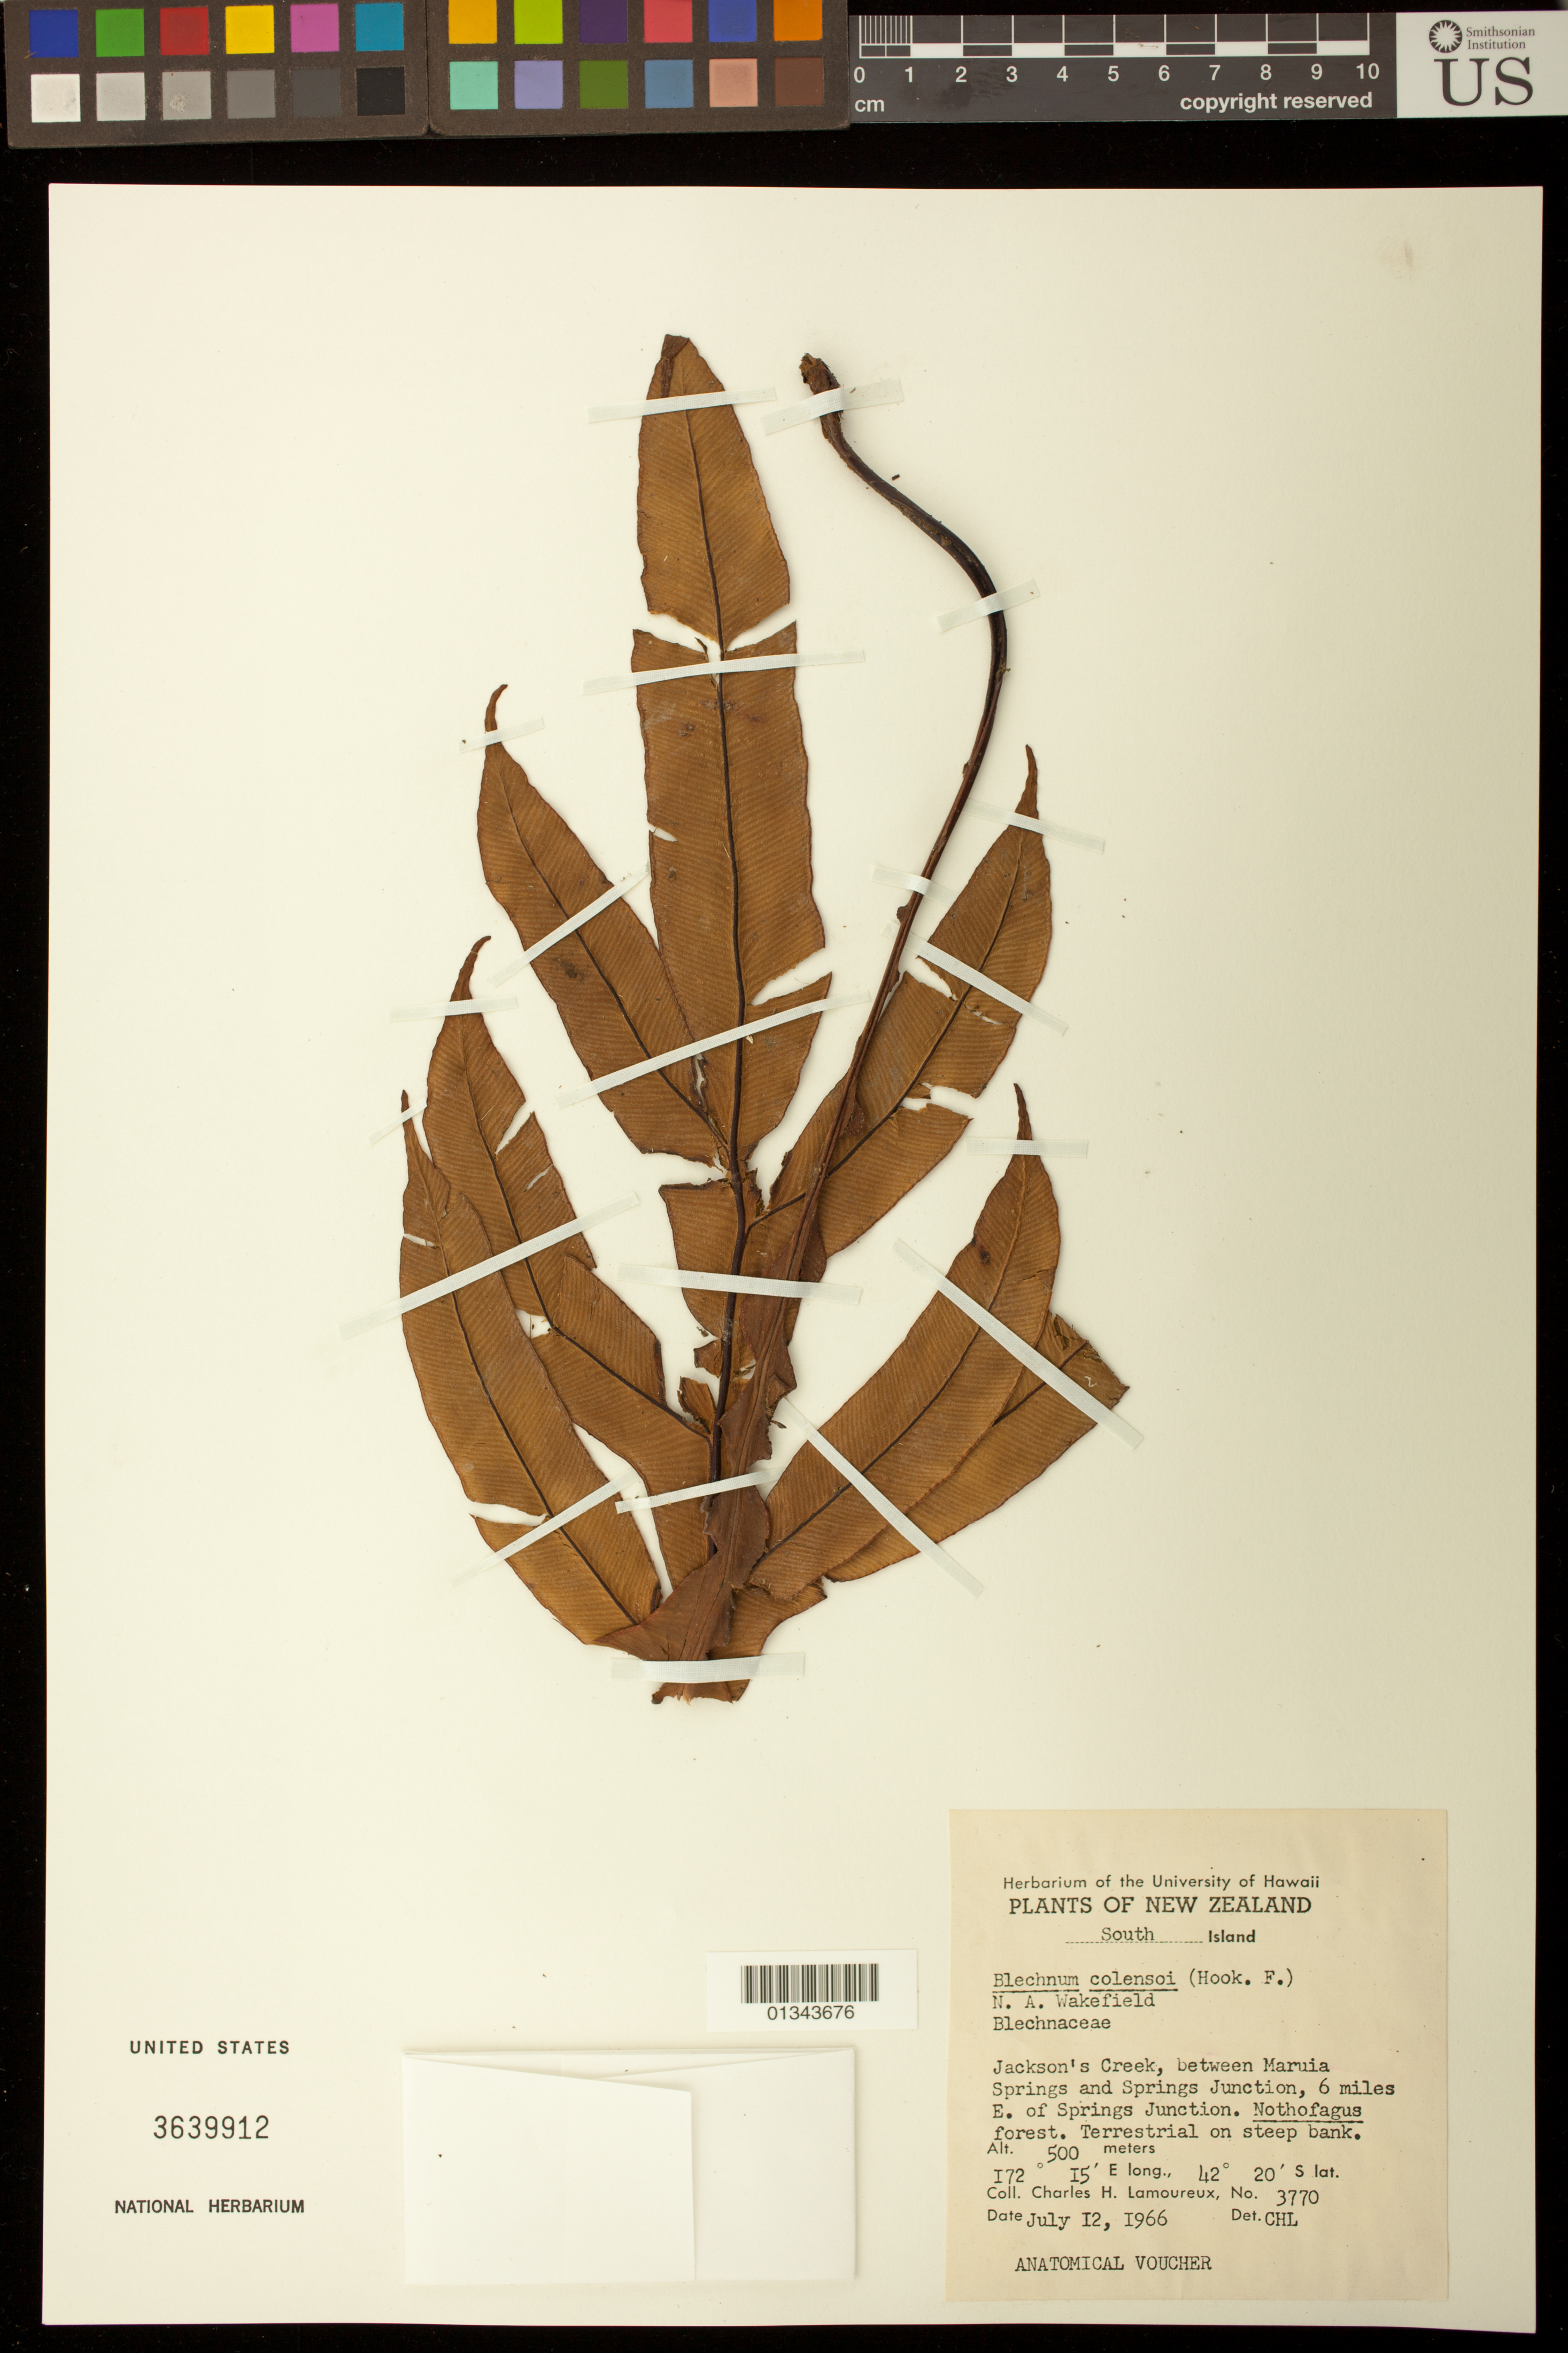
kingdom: Plantae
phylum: Tracheophyta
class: Polypodiopsida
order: Polypodiales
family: Blechnaceae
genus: Blechnum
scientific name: Blechnum colensoi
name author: (Hook. f.) N.A. Wakef.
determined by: Lamoureux, C. H.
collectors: C. H. Lamoureux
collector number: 3770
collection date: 1966-07-12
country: New Zealand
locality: South Island, Jackson's Creek, between Maruia Springs and Springs Junction, 6 miles E. of Springs Junction.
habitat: Nothofagus forest.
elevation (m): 500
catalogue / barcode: US 3639912